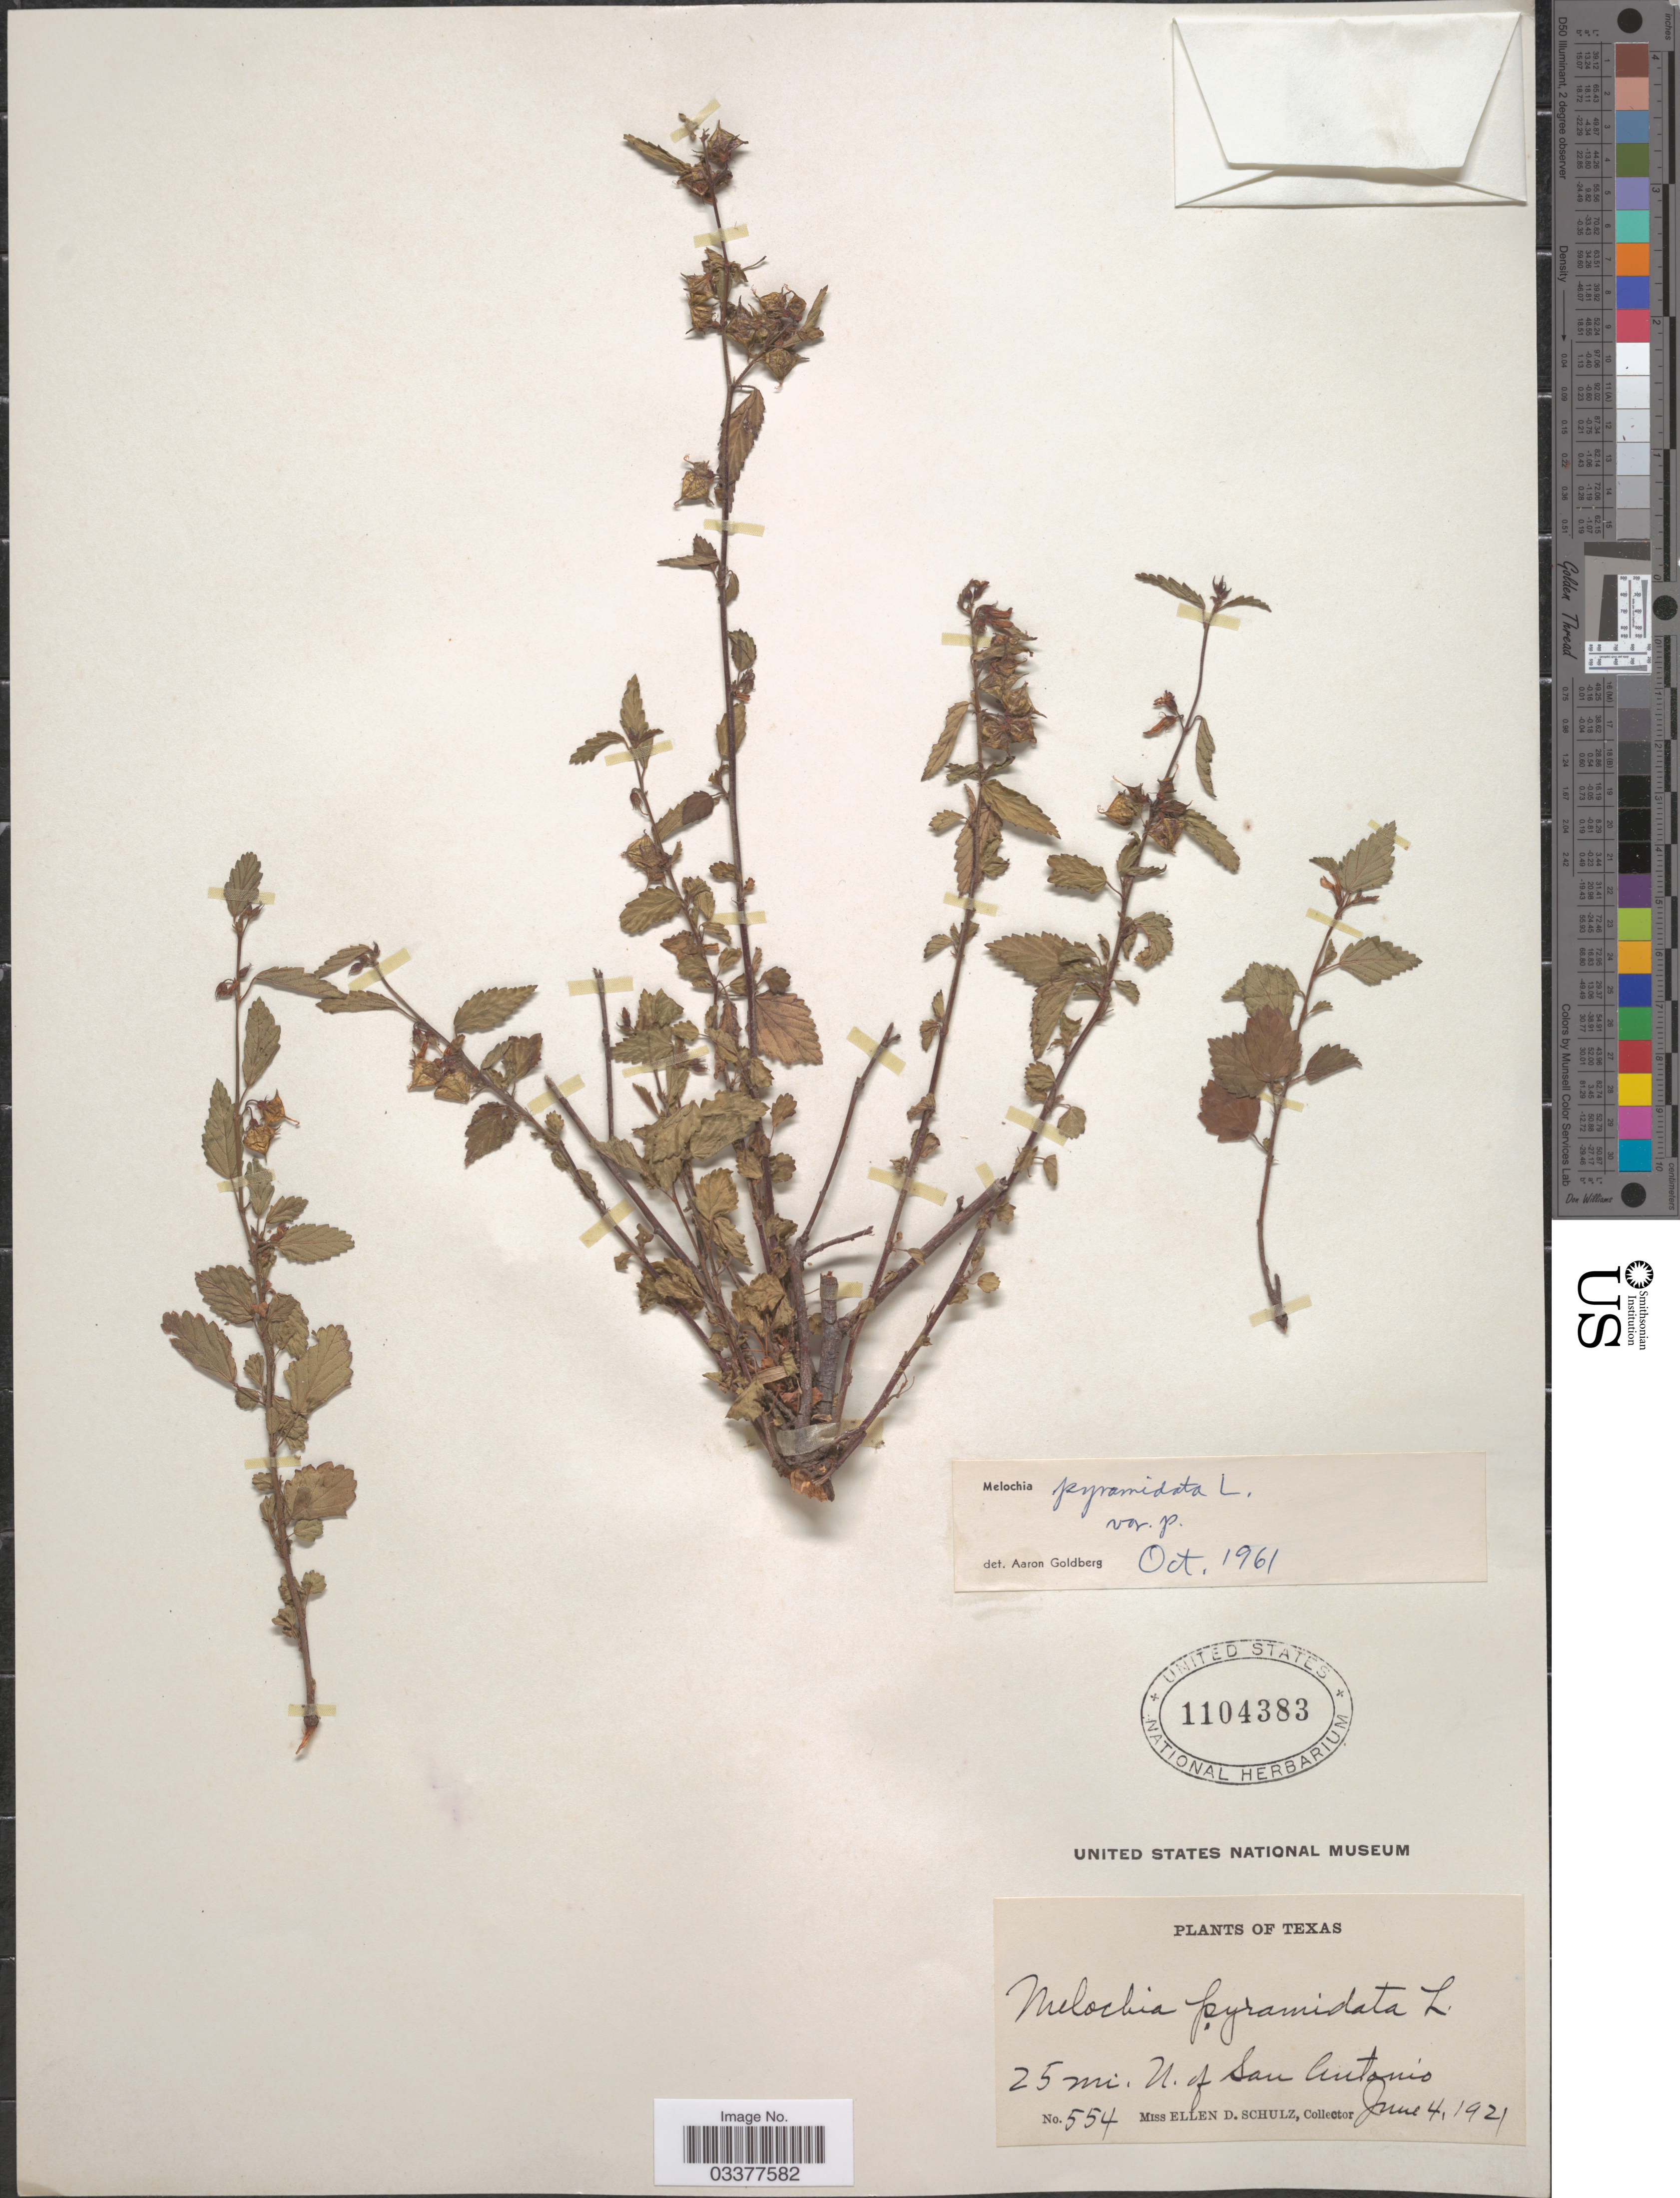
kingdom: Plantae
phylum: Tracheophyta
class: Magnoliopsida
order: Malvales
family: Malvaceae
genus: Melochia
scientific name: Melochia pyramidata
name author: L.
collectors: E. D. Schulz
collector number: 554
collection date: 1921-06-04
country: United States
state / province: Texas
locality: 25 mi. N. of San Antonio.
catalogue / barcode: US 1104383